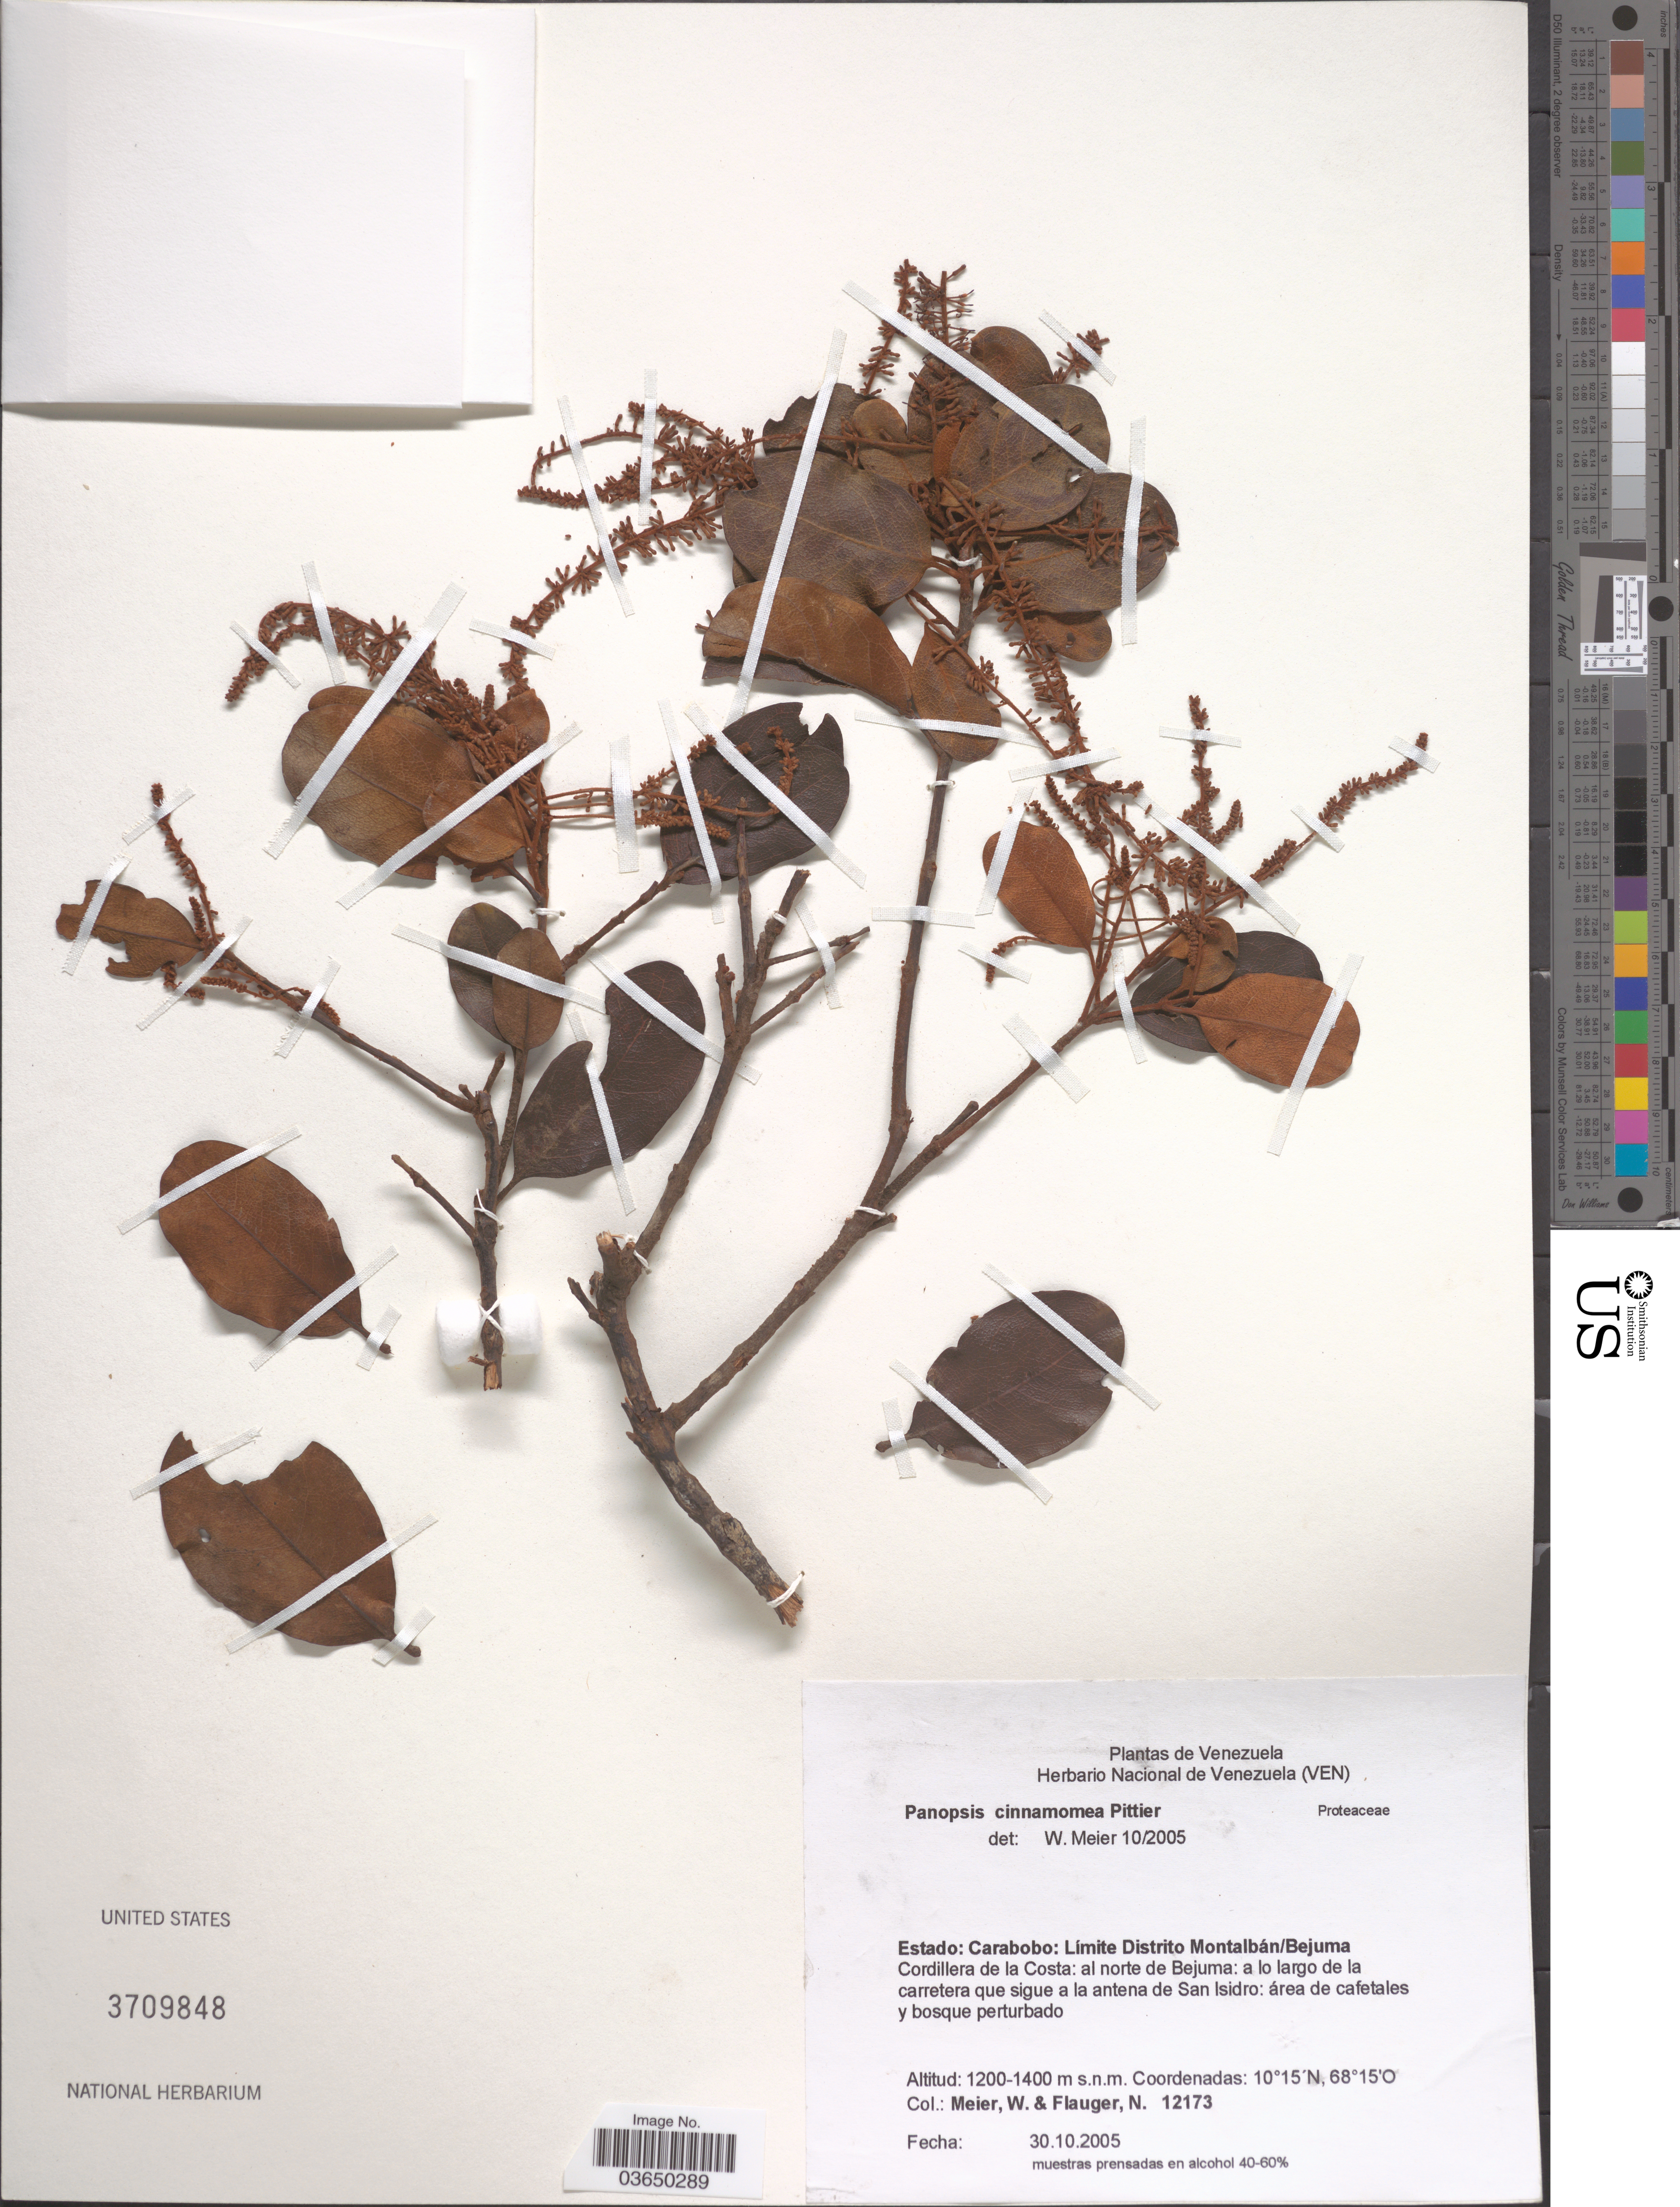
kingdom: Plantae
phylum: Tracheophyta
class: Magnoliopsida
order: Proteales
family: Proteaceae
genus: Panopsis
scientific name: Panopsis cinnamomea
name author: Pittier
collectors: W. Meier & N. Flauger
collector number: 12173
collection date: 2005-10-30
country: Venezuela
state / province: Carabobo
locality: Límite Distrito Montalbán/Bejuma Cordillera de la Costa: al norte de Bejuma: a lo largo de la carretera que sigue a la antena de San Isidro.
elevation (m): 120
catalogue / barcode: US 3709848